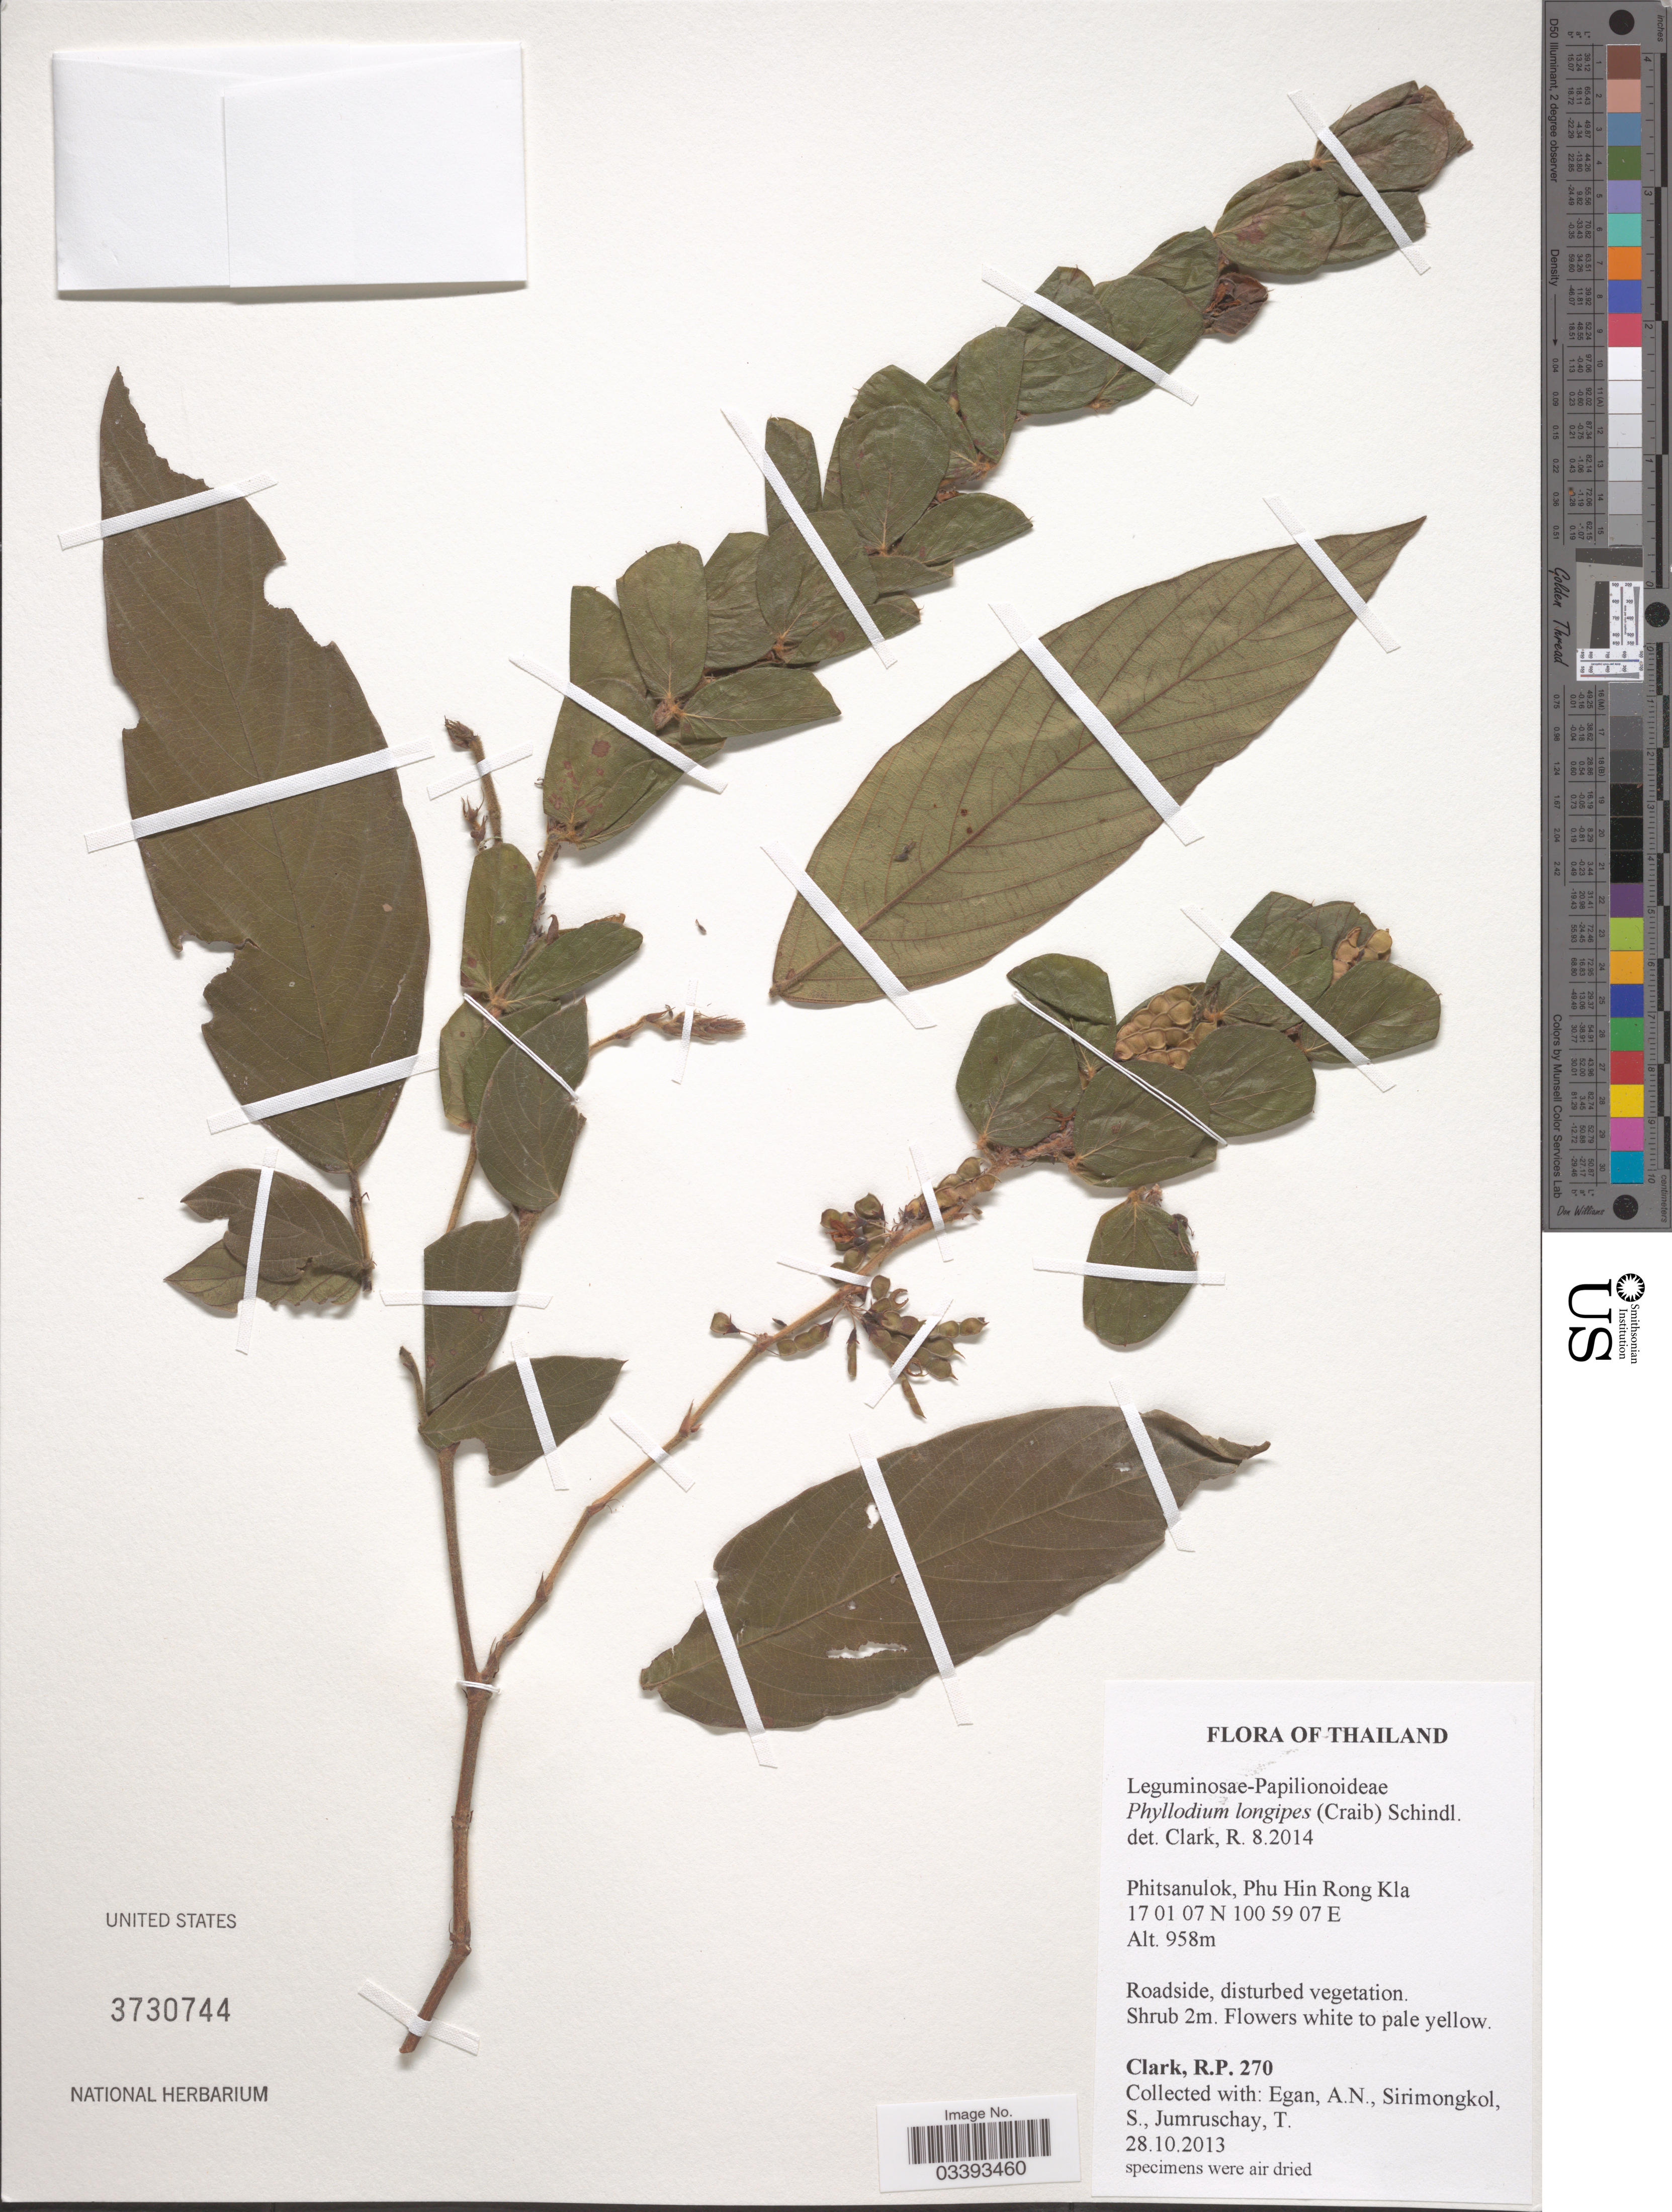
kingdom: Plantae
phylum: Tracheophyta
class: Magnoliopsida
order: Fabales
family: Fabaceae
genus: Phyllodium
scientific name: Phyllodium longipes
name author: (Craib) Schindl.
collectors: R. P. Clark, A. N. Egan, S. Sirimongkol & T. Jumruschay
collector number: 270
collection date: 2013-10-28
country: Thailand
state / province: Phitsanulok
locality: Phu Hin Rong Kla.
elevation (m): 958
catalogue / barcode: US 3730744